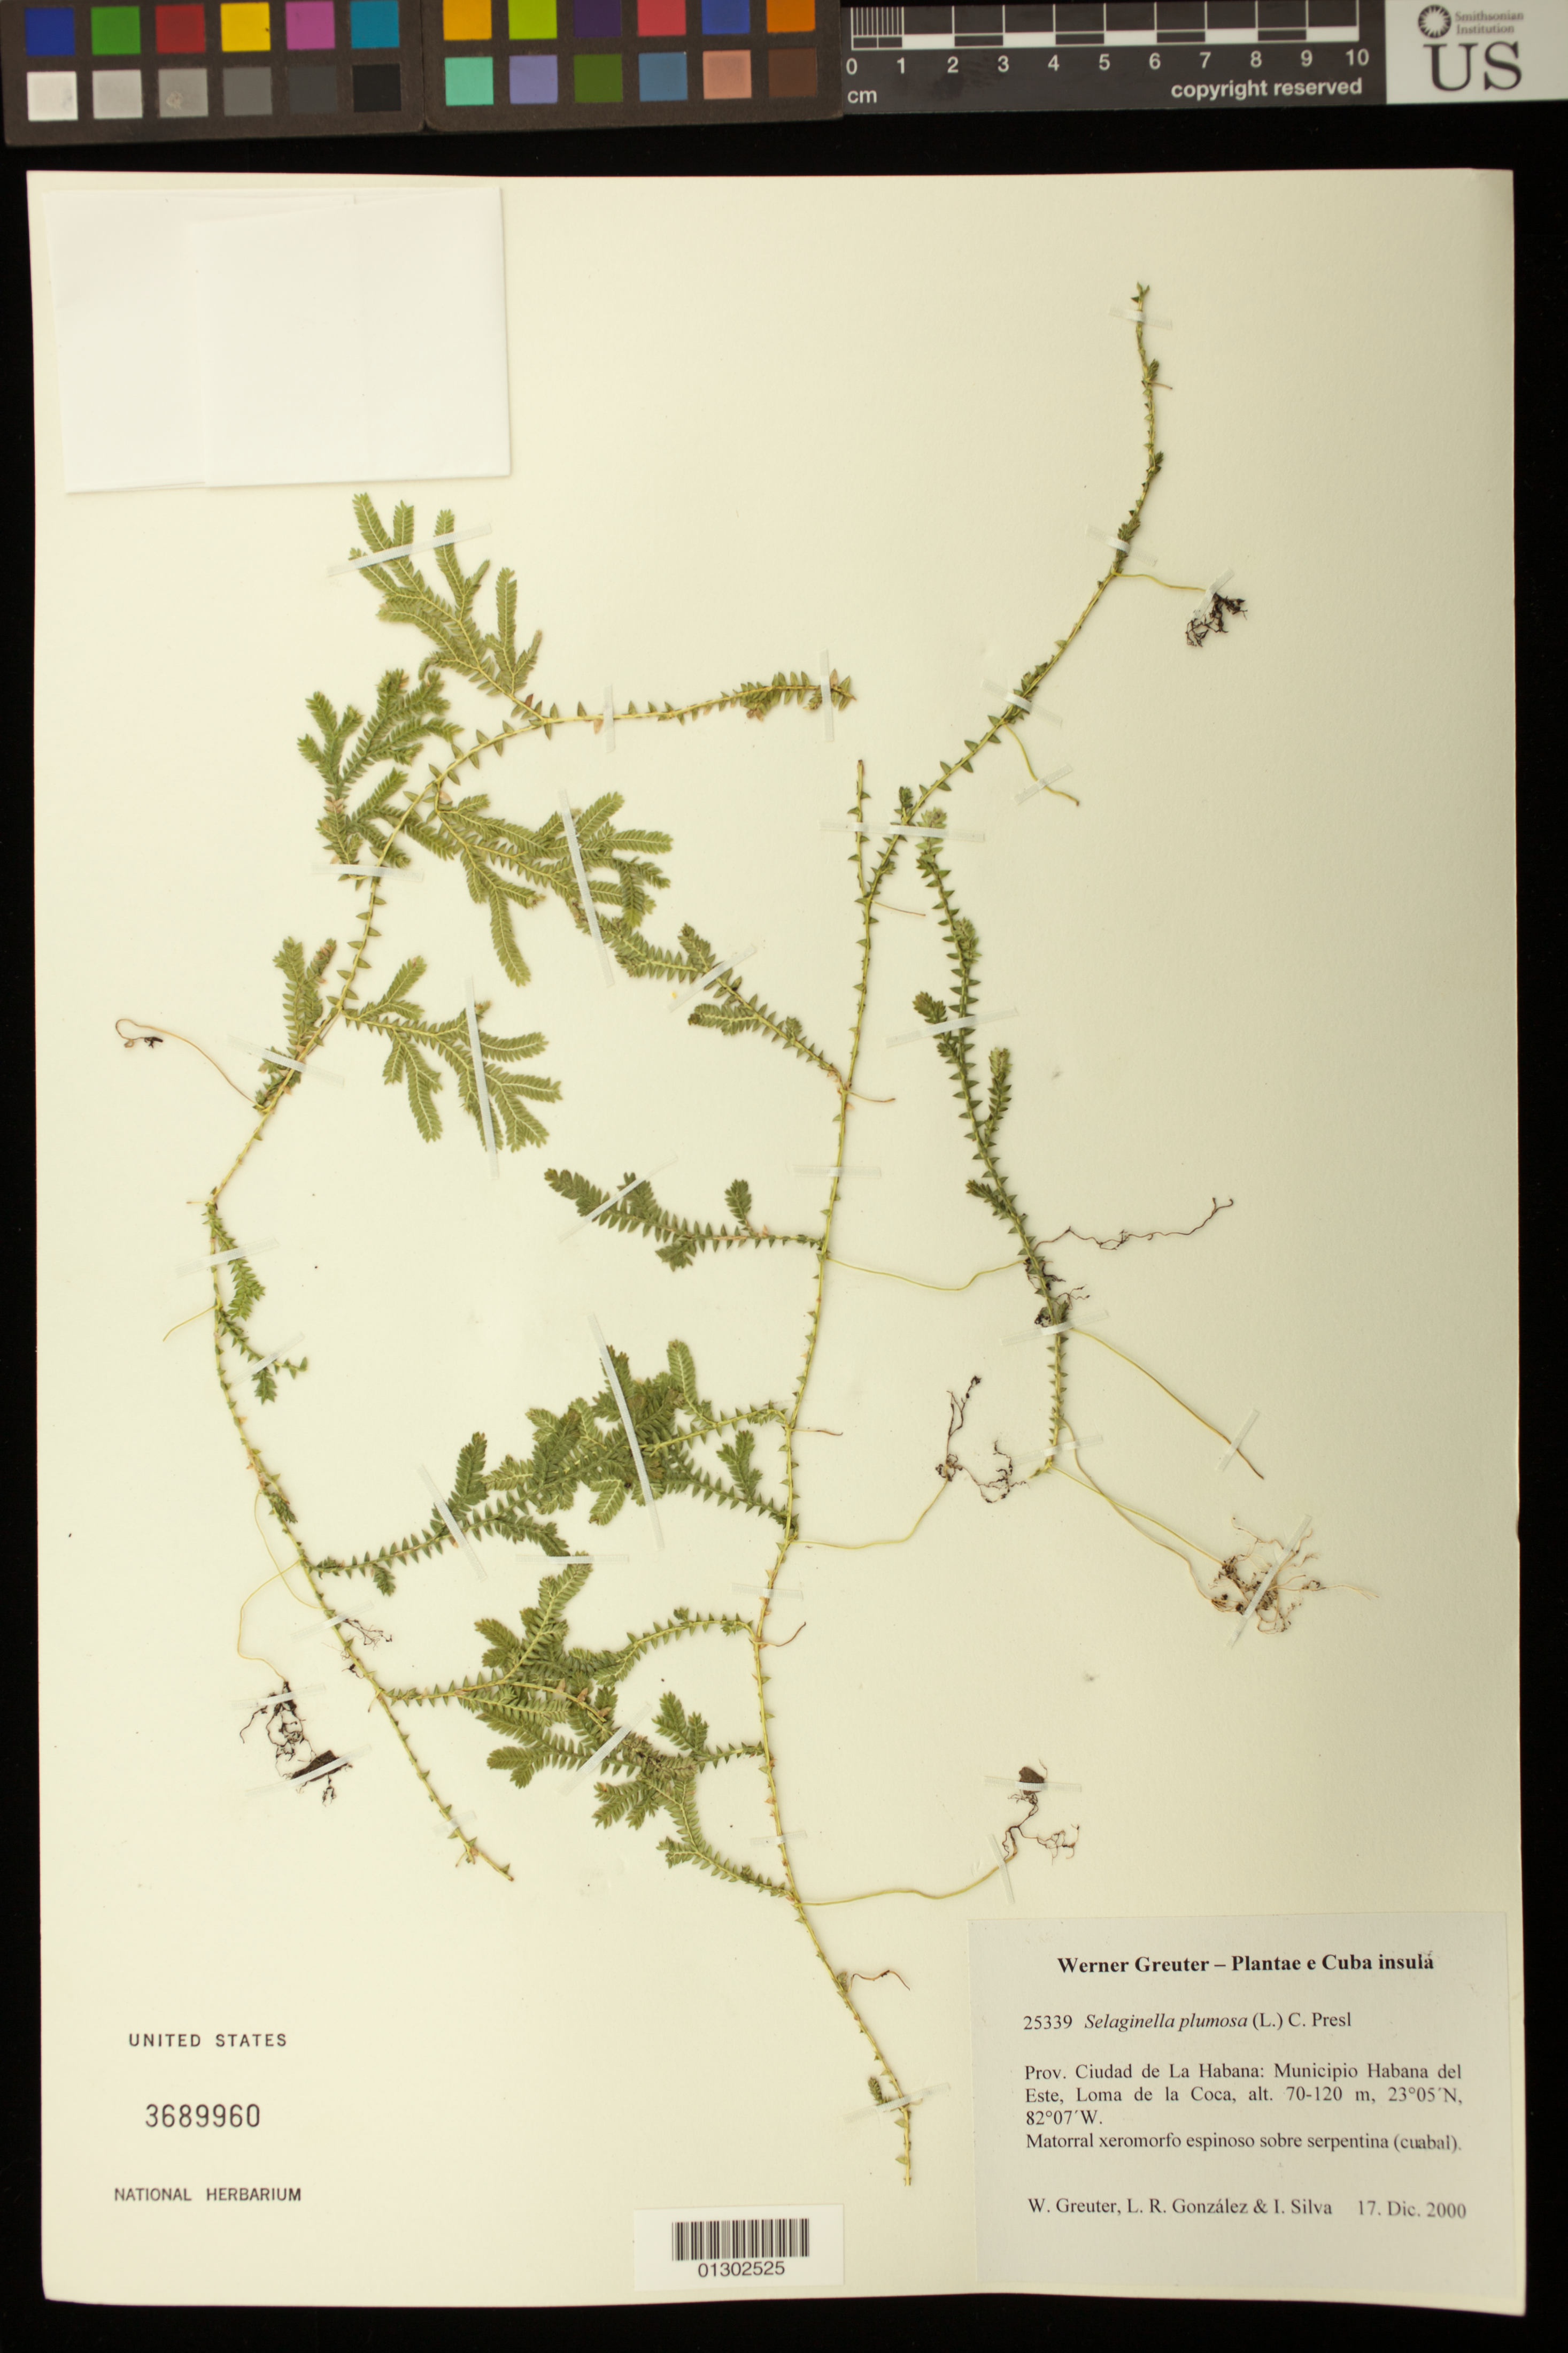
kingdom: Plantae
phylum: Tracheophyta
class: Lycopodiopsida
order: Selaginellales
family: Selaginellaceae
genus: Selaginella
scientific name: Selaginella plumosa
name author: (L.) C. Presl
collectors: W. R. Greuter, L. Gonzalez & I. Silva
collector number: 25339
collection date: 2000-12-17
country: Cuba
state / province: La Habana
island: Cuba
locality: Municipio Habana del Este, Loma dela Coca.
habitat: Matorral xeromorfo espinoso sobre serpentina (Cuabal).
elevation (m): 70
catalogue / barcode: US 3689960